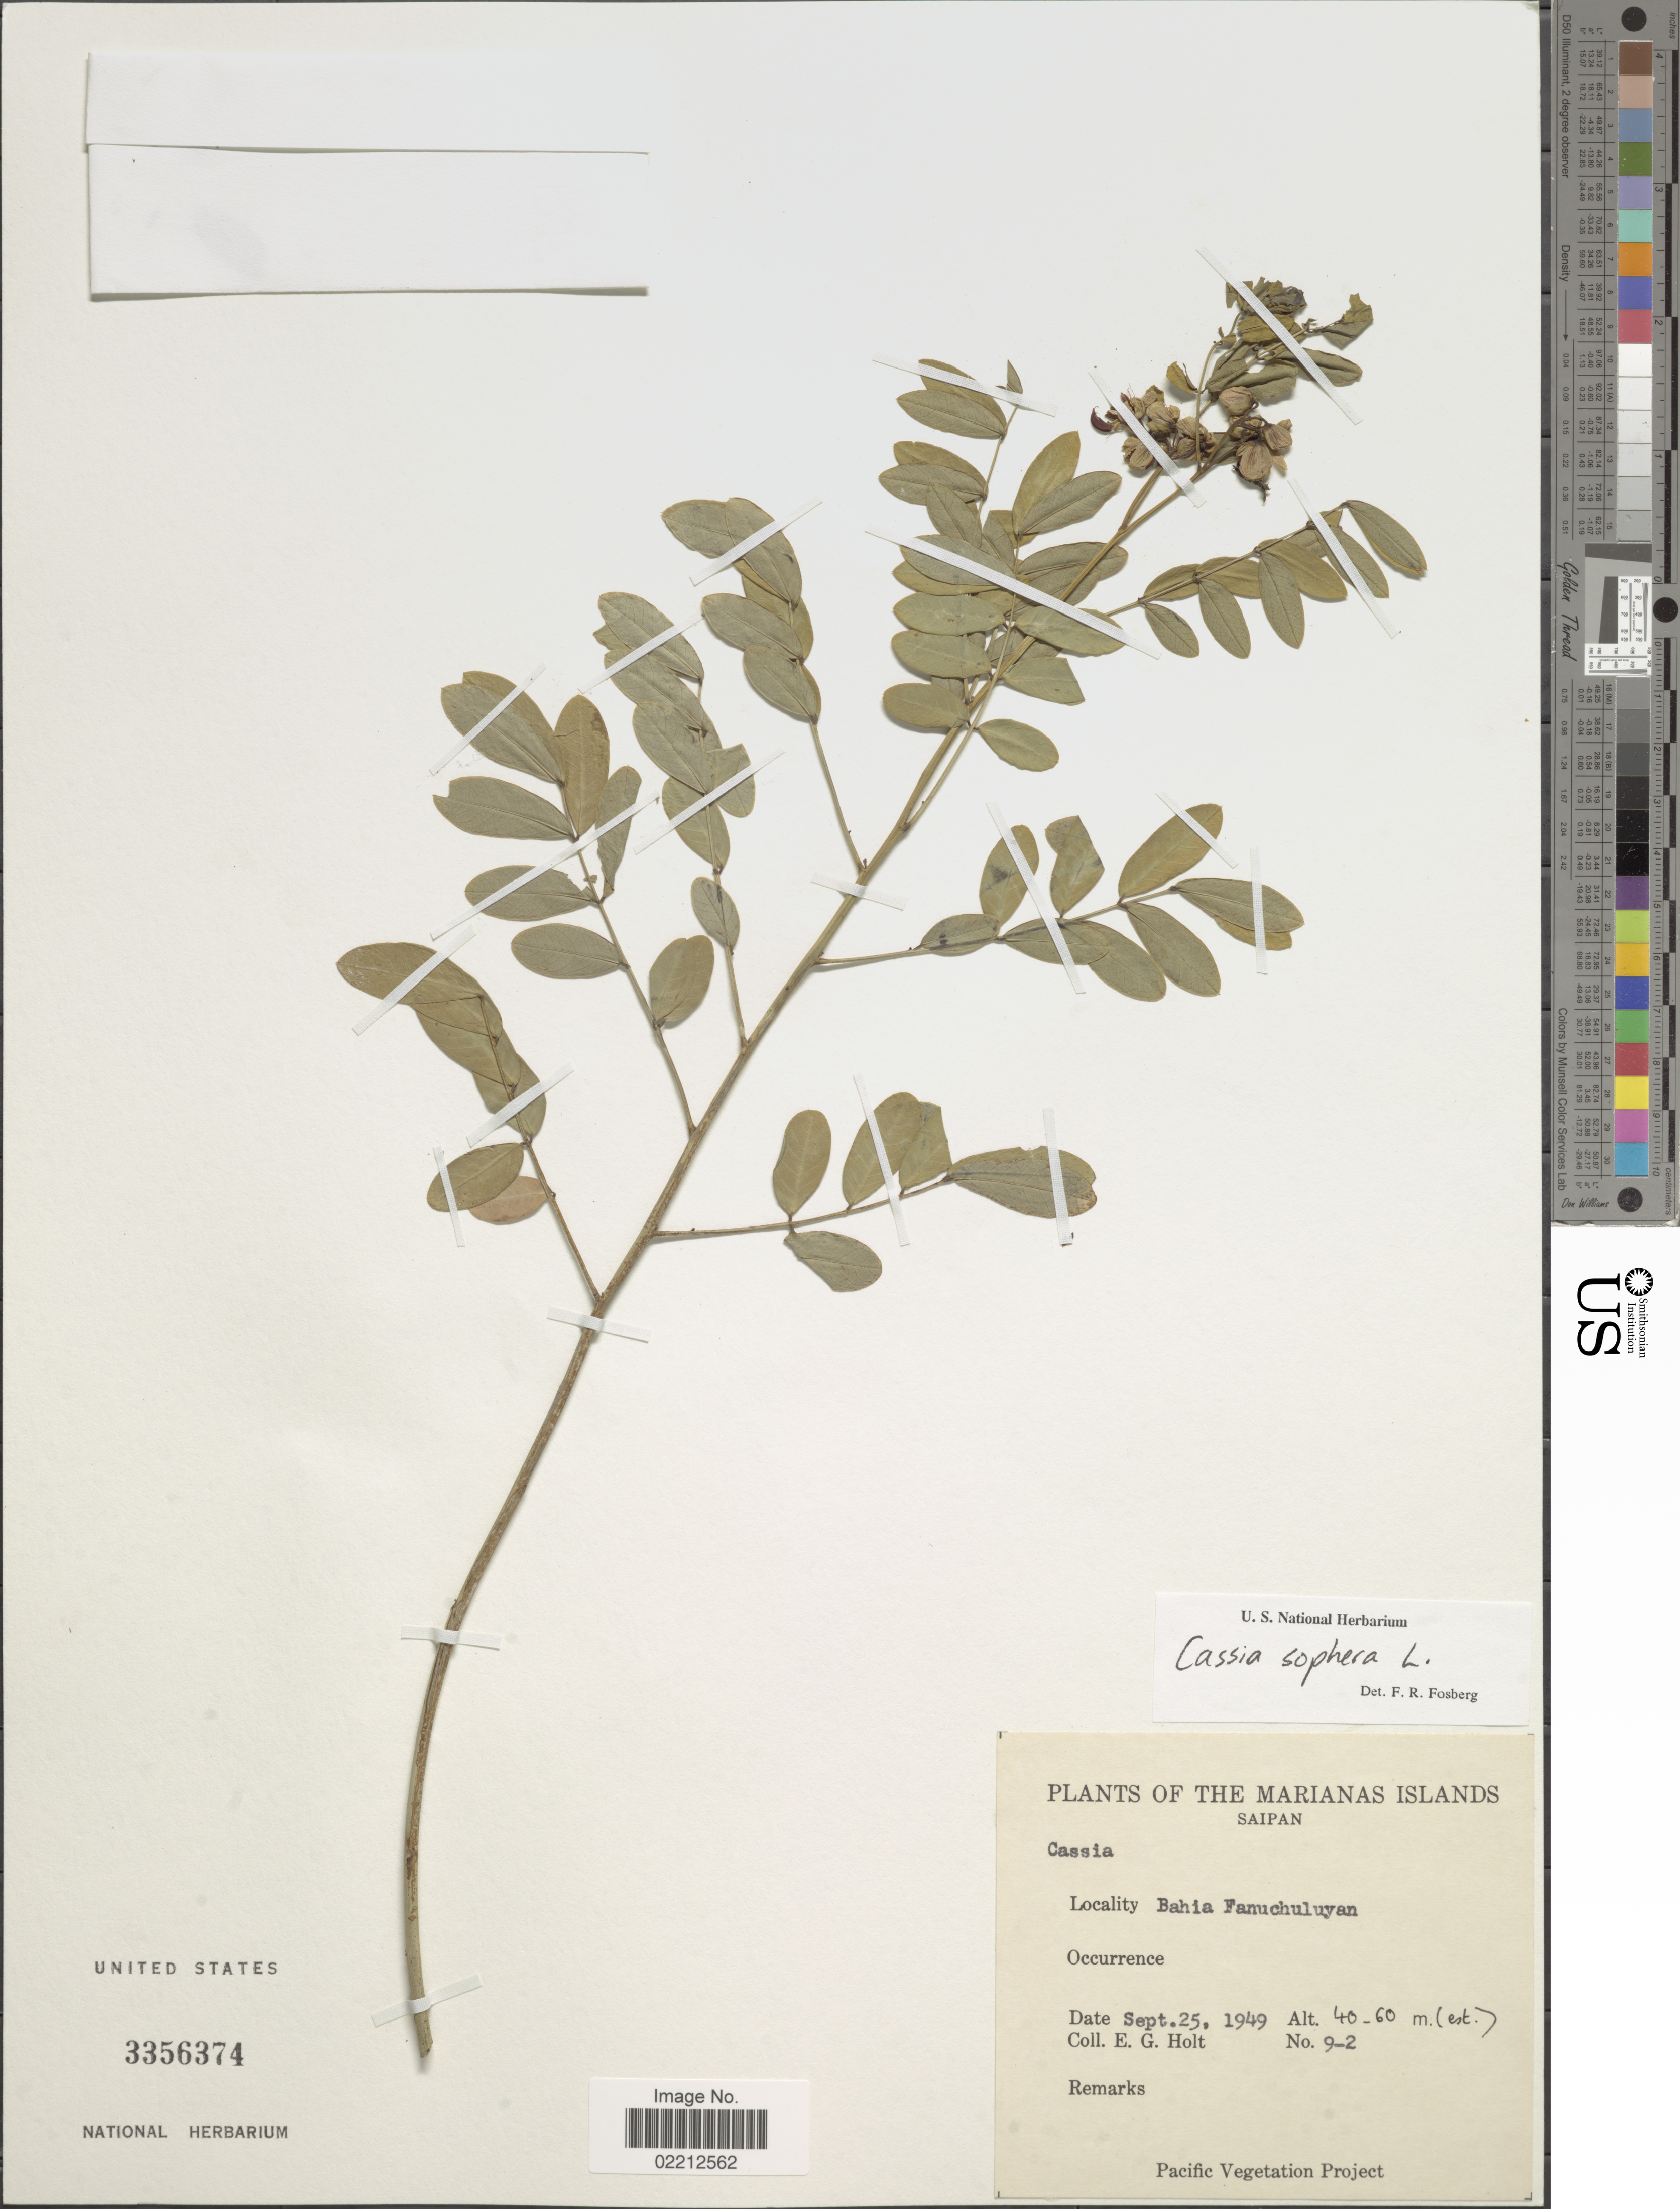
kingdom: Plantae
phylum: Tracheophyta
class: Magnoliopsida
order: Fabales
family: Fabaceae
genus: Senna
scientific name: Senna sophera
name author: (L.) Roxb.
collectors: E. G. Holt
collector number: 9-2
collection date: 1949-09-25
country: Northern Mariana Islands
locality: Saipan, Bahia Fanuchuluyan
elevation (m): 40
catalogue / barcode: US 3356374